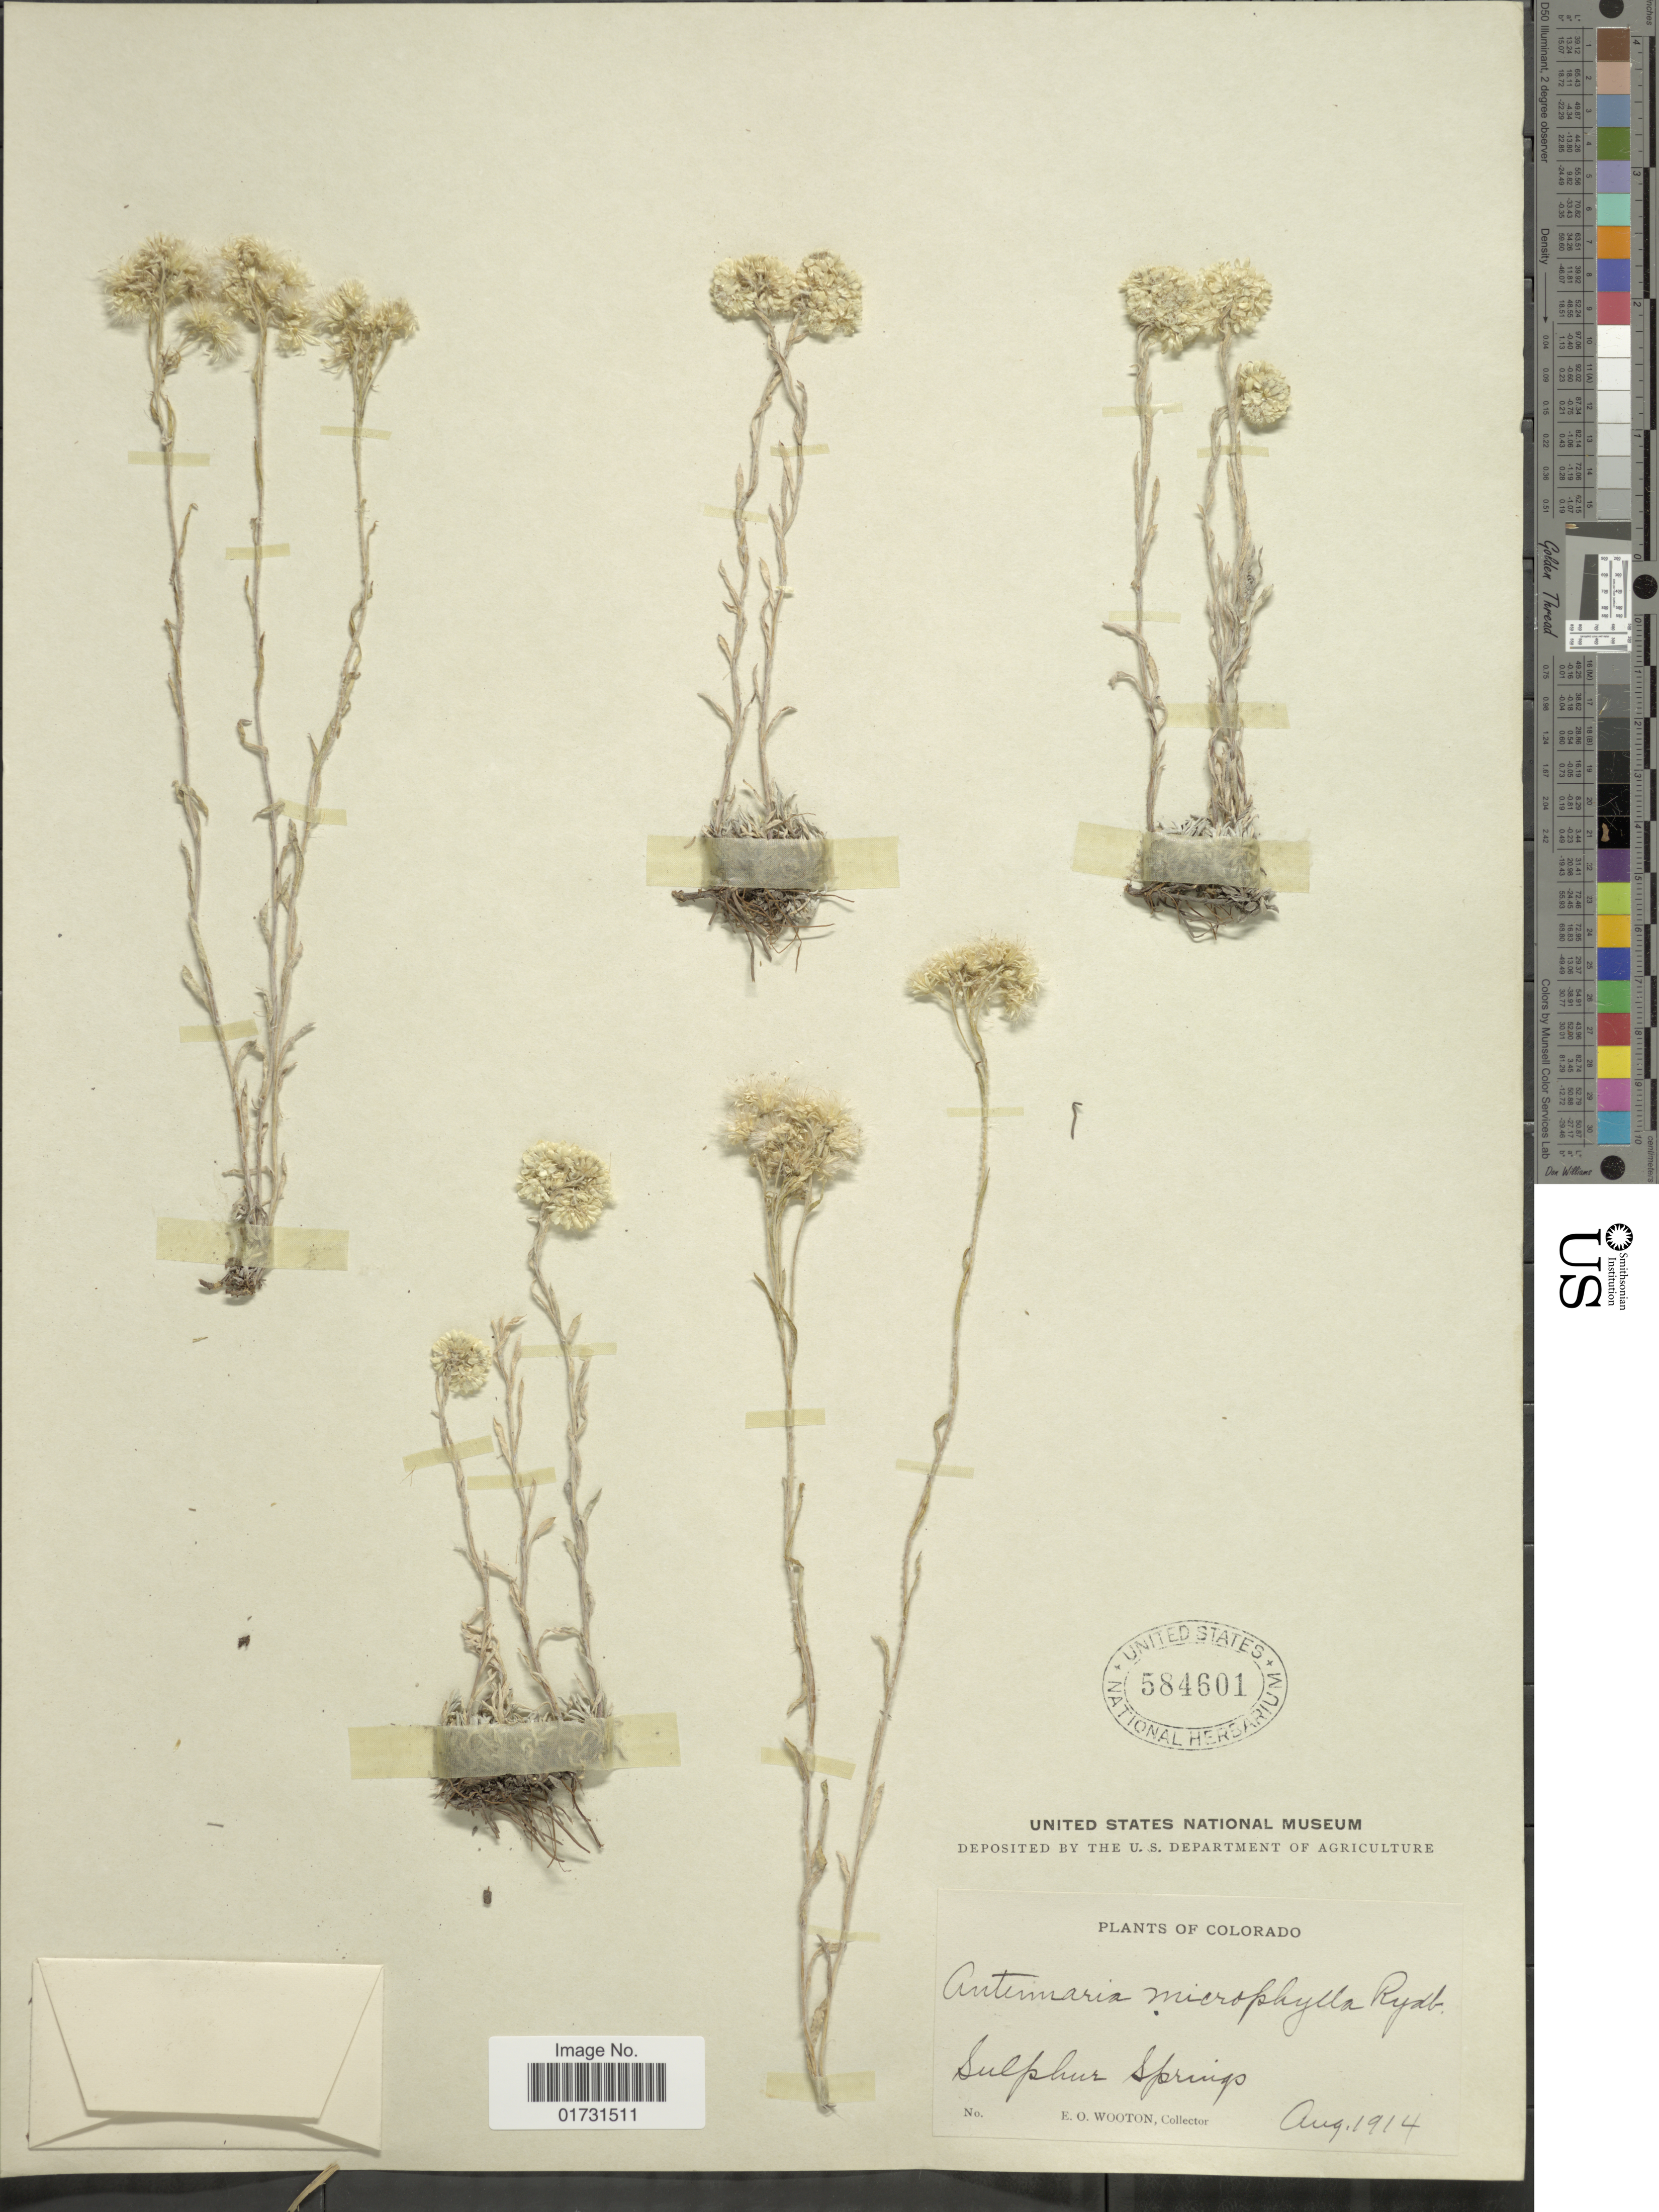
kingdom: Plantae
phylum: Tracheophyta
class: Magnoliopsida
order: Asterales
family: Asteraceae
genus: Antennaria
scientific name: Antennaria microphylla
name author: Rydb.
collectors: E. O. Wooton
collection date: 1914-08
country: United States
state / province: Colorado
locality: Sulphur Springs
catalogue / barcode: US 584601